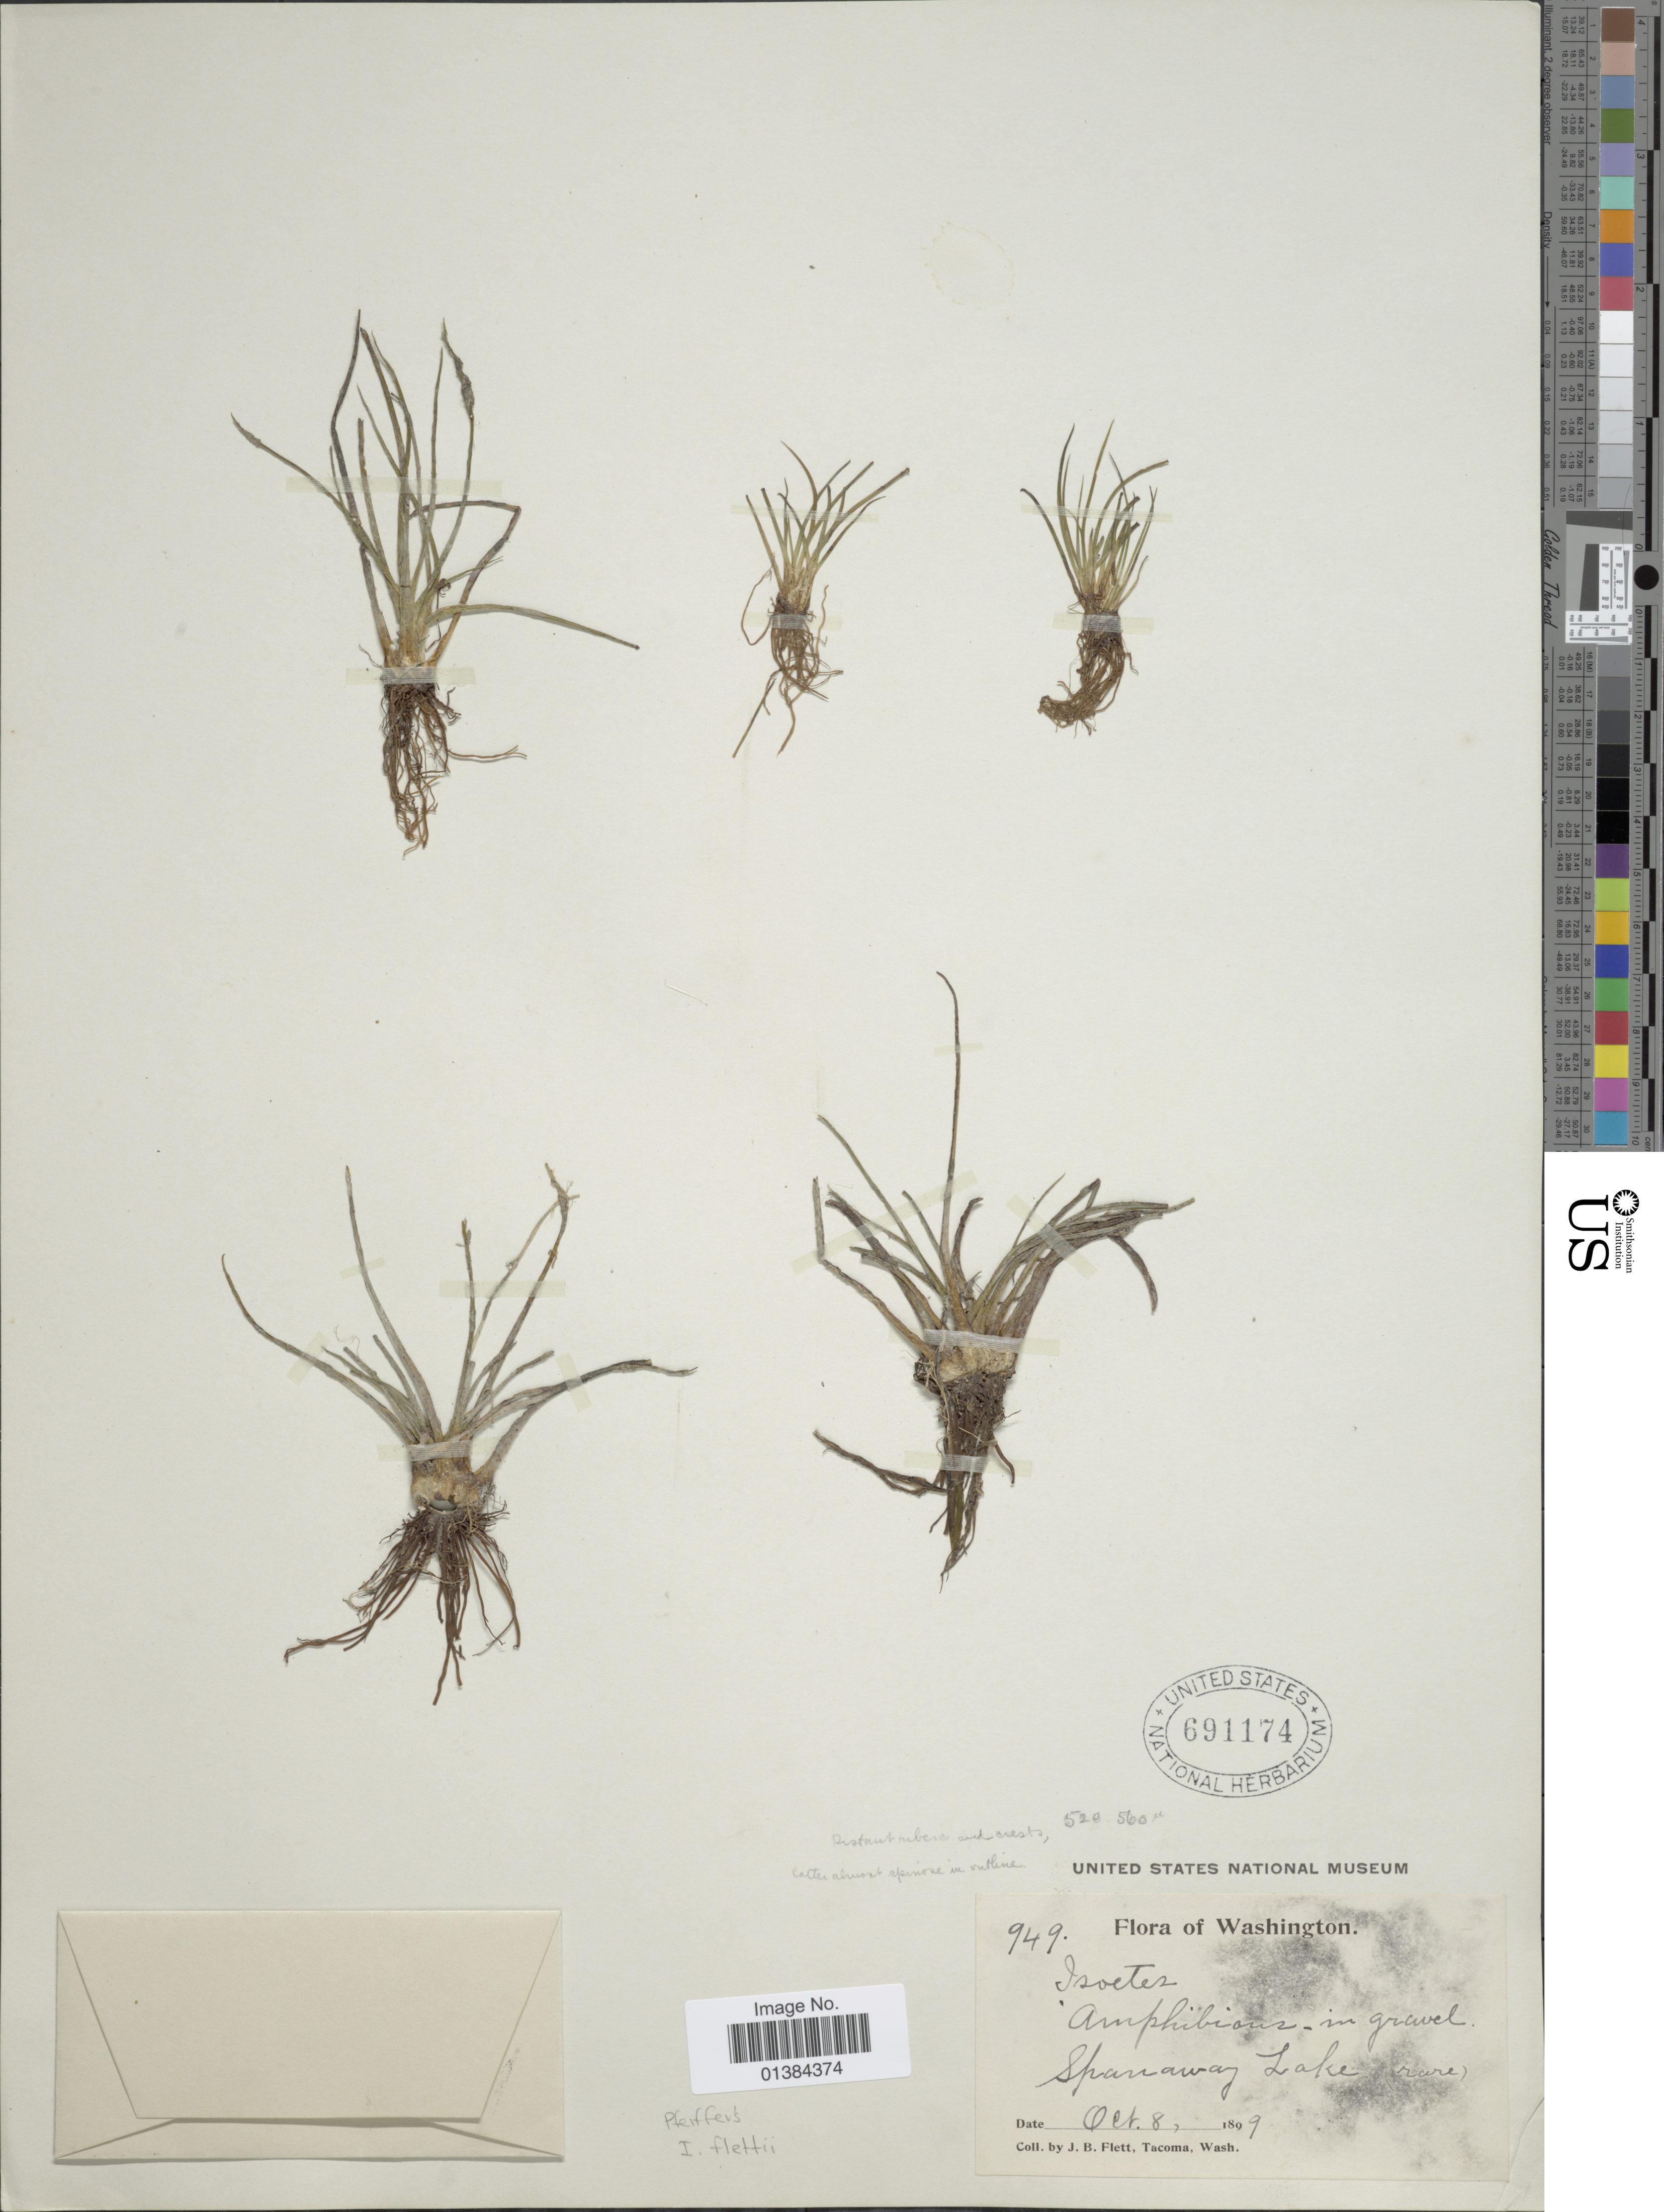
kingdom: Plantae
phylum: Tracheophyta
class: Lycopodiopsida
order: Isoetales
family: Isoetaceae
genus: Isoetes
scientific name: Isoetes sp.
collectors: J. Flett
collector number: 949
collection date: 1899-10-08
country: United States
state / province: Washington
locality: Sparraway Lake.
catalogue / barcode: US 691174